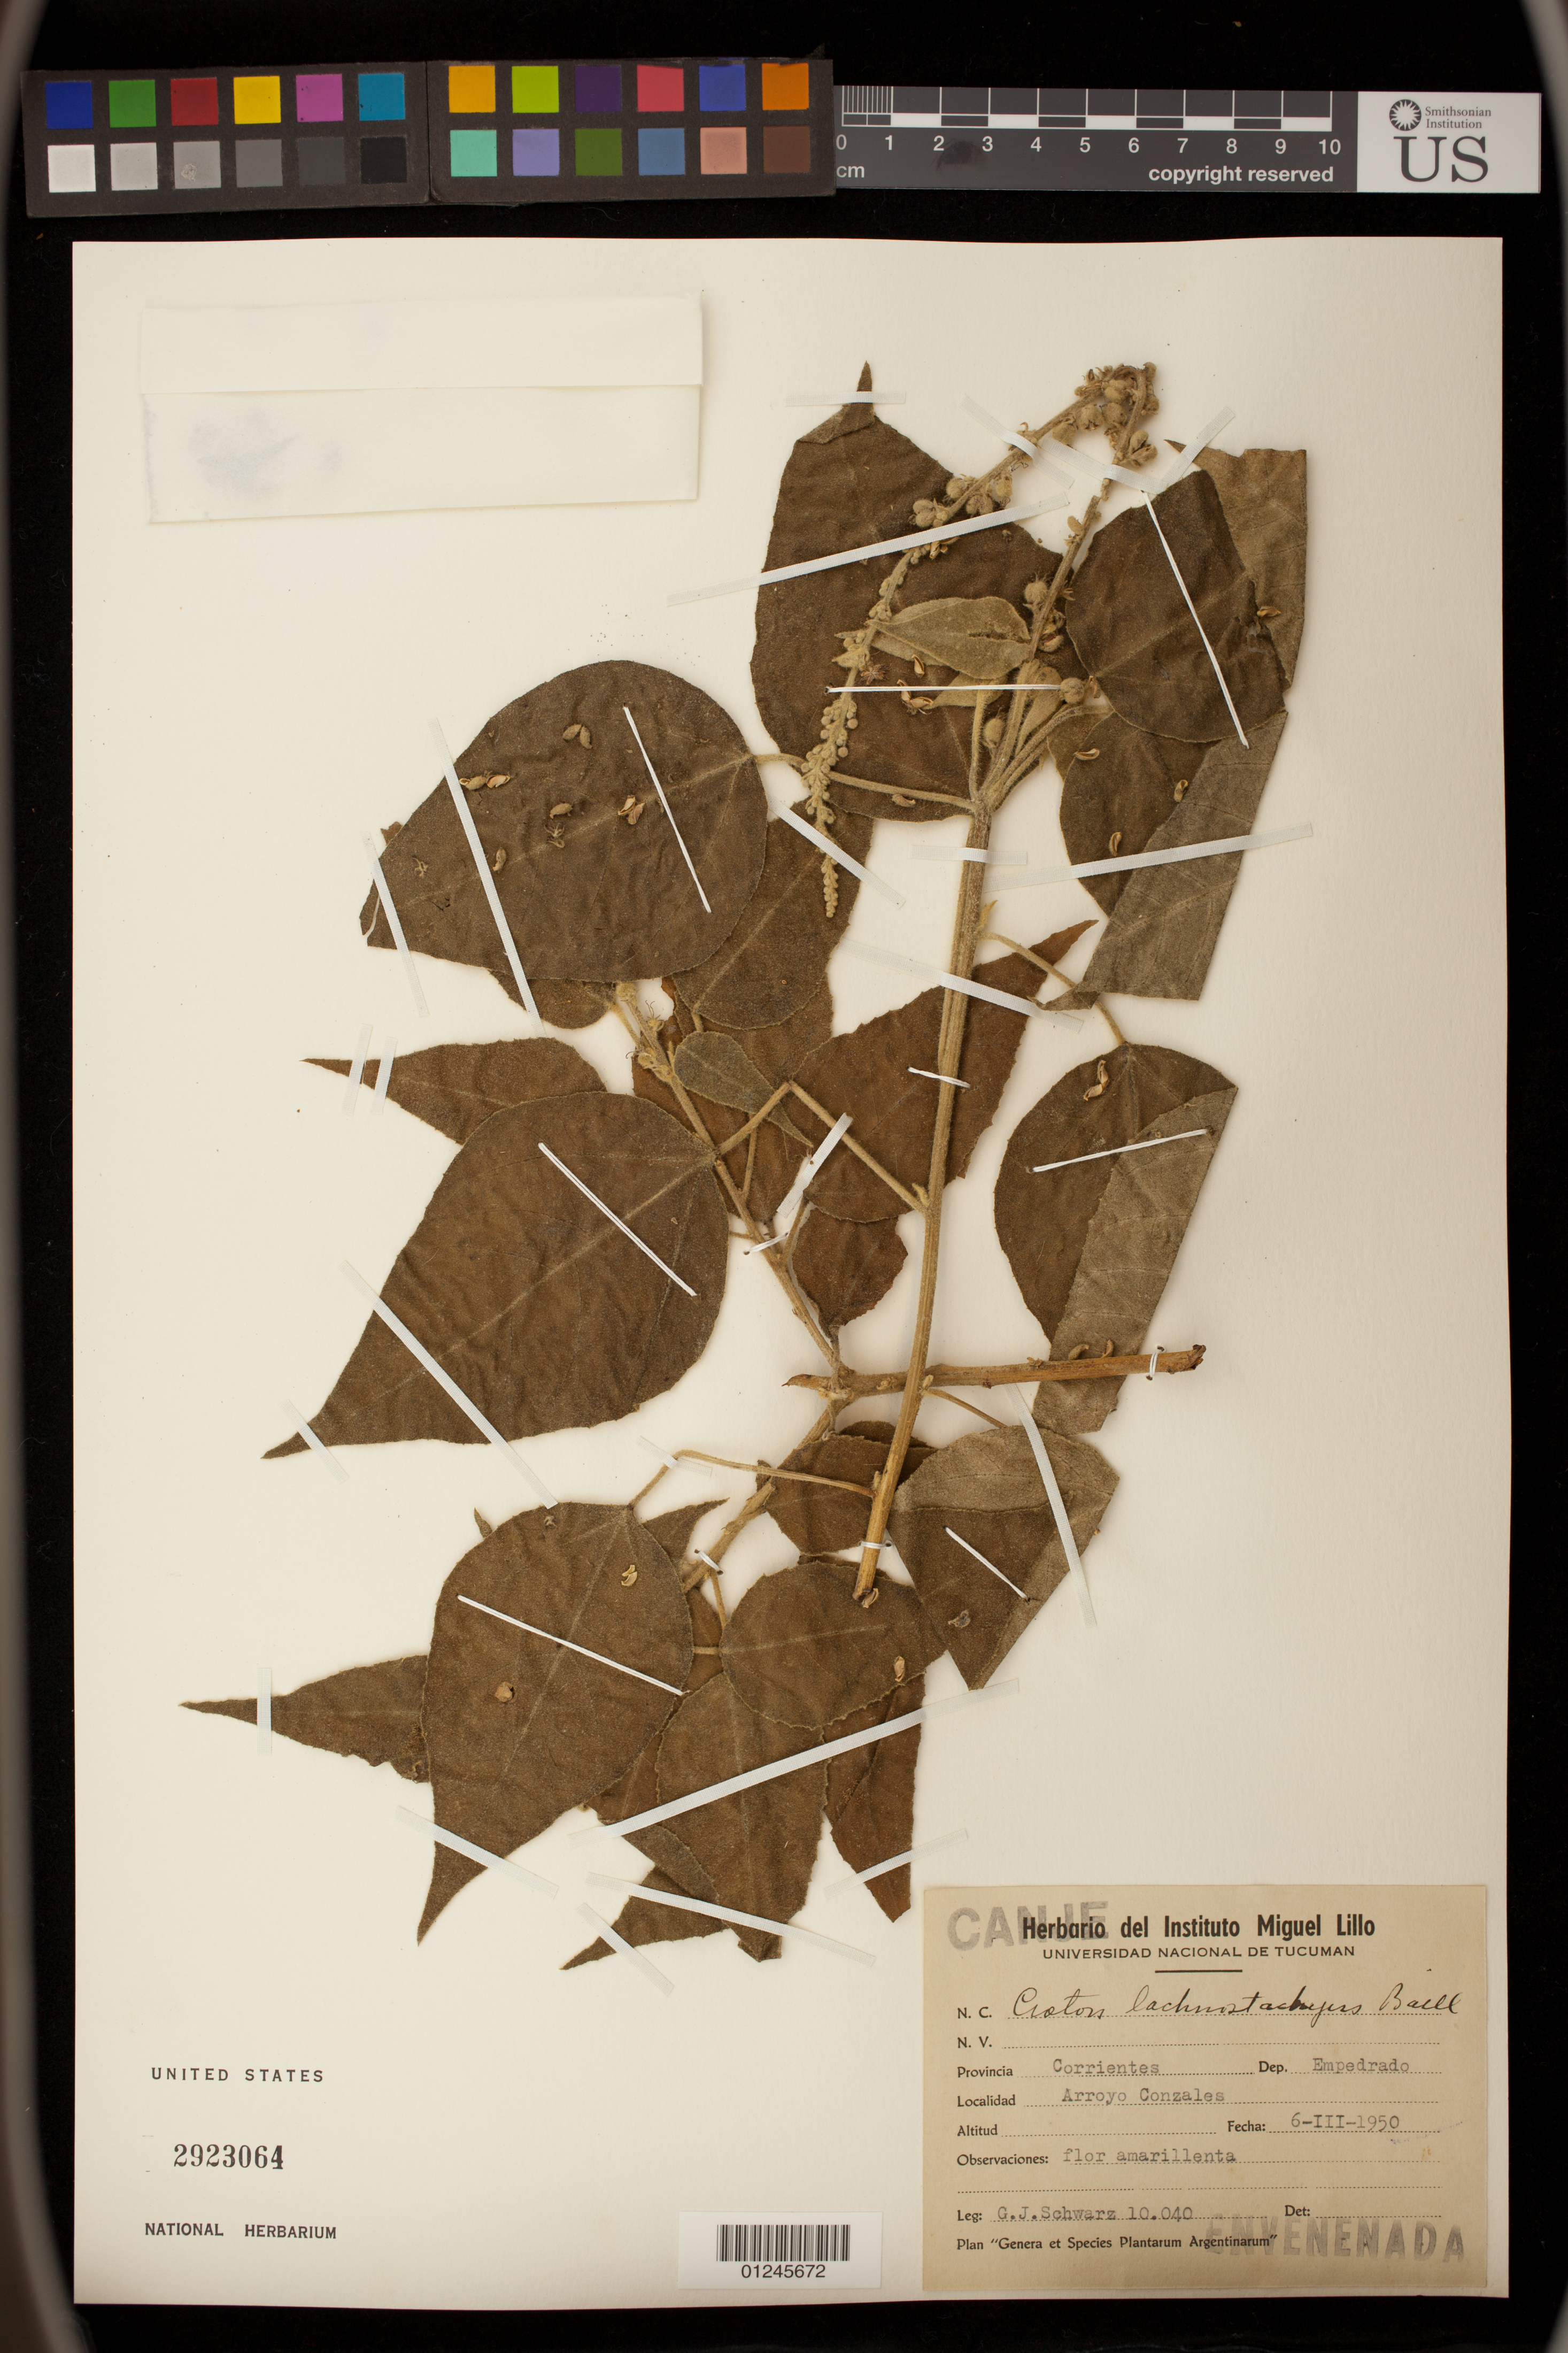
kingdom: Plantae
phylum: Tracheophyta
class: Magnoliopsida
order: Malpighiales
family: Euphorbiaceae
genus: Croton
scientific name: Croton lachnostachyus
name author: Baill.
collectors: G. J. Schwarz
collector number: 10040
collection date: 1950-03-06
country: Argentina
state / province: Corrientes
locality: Dep. Empedrado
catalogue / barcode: US 2923064